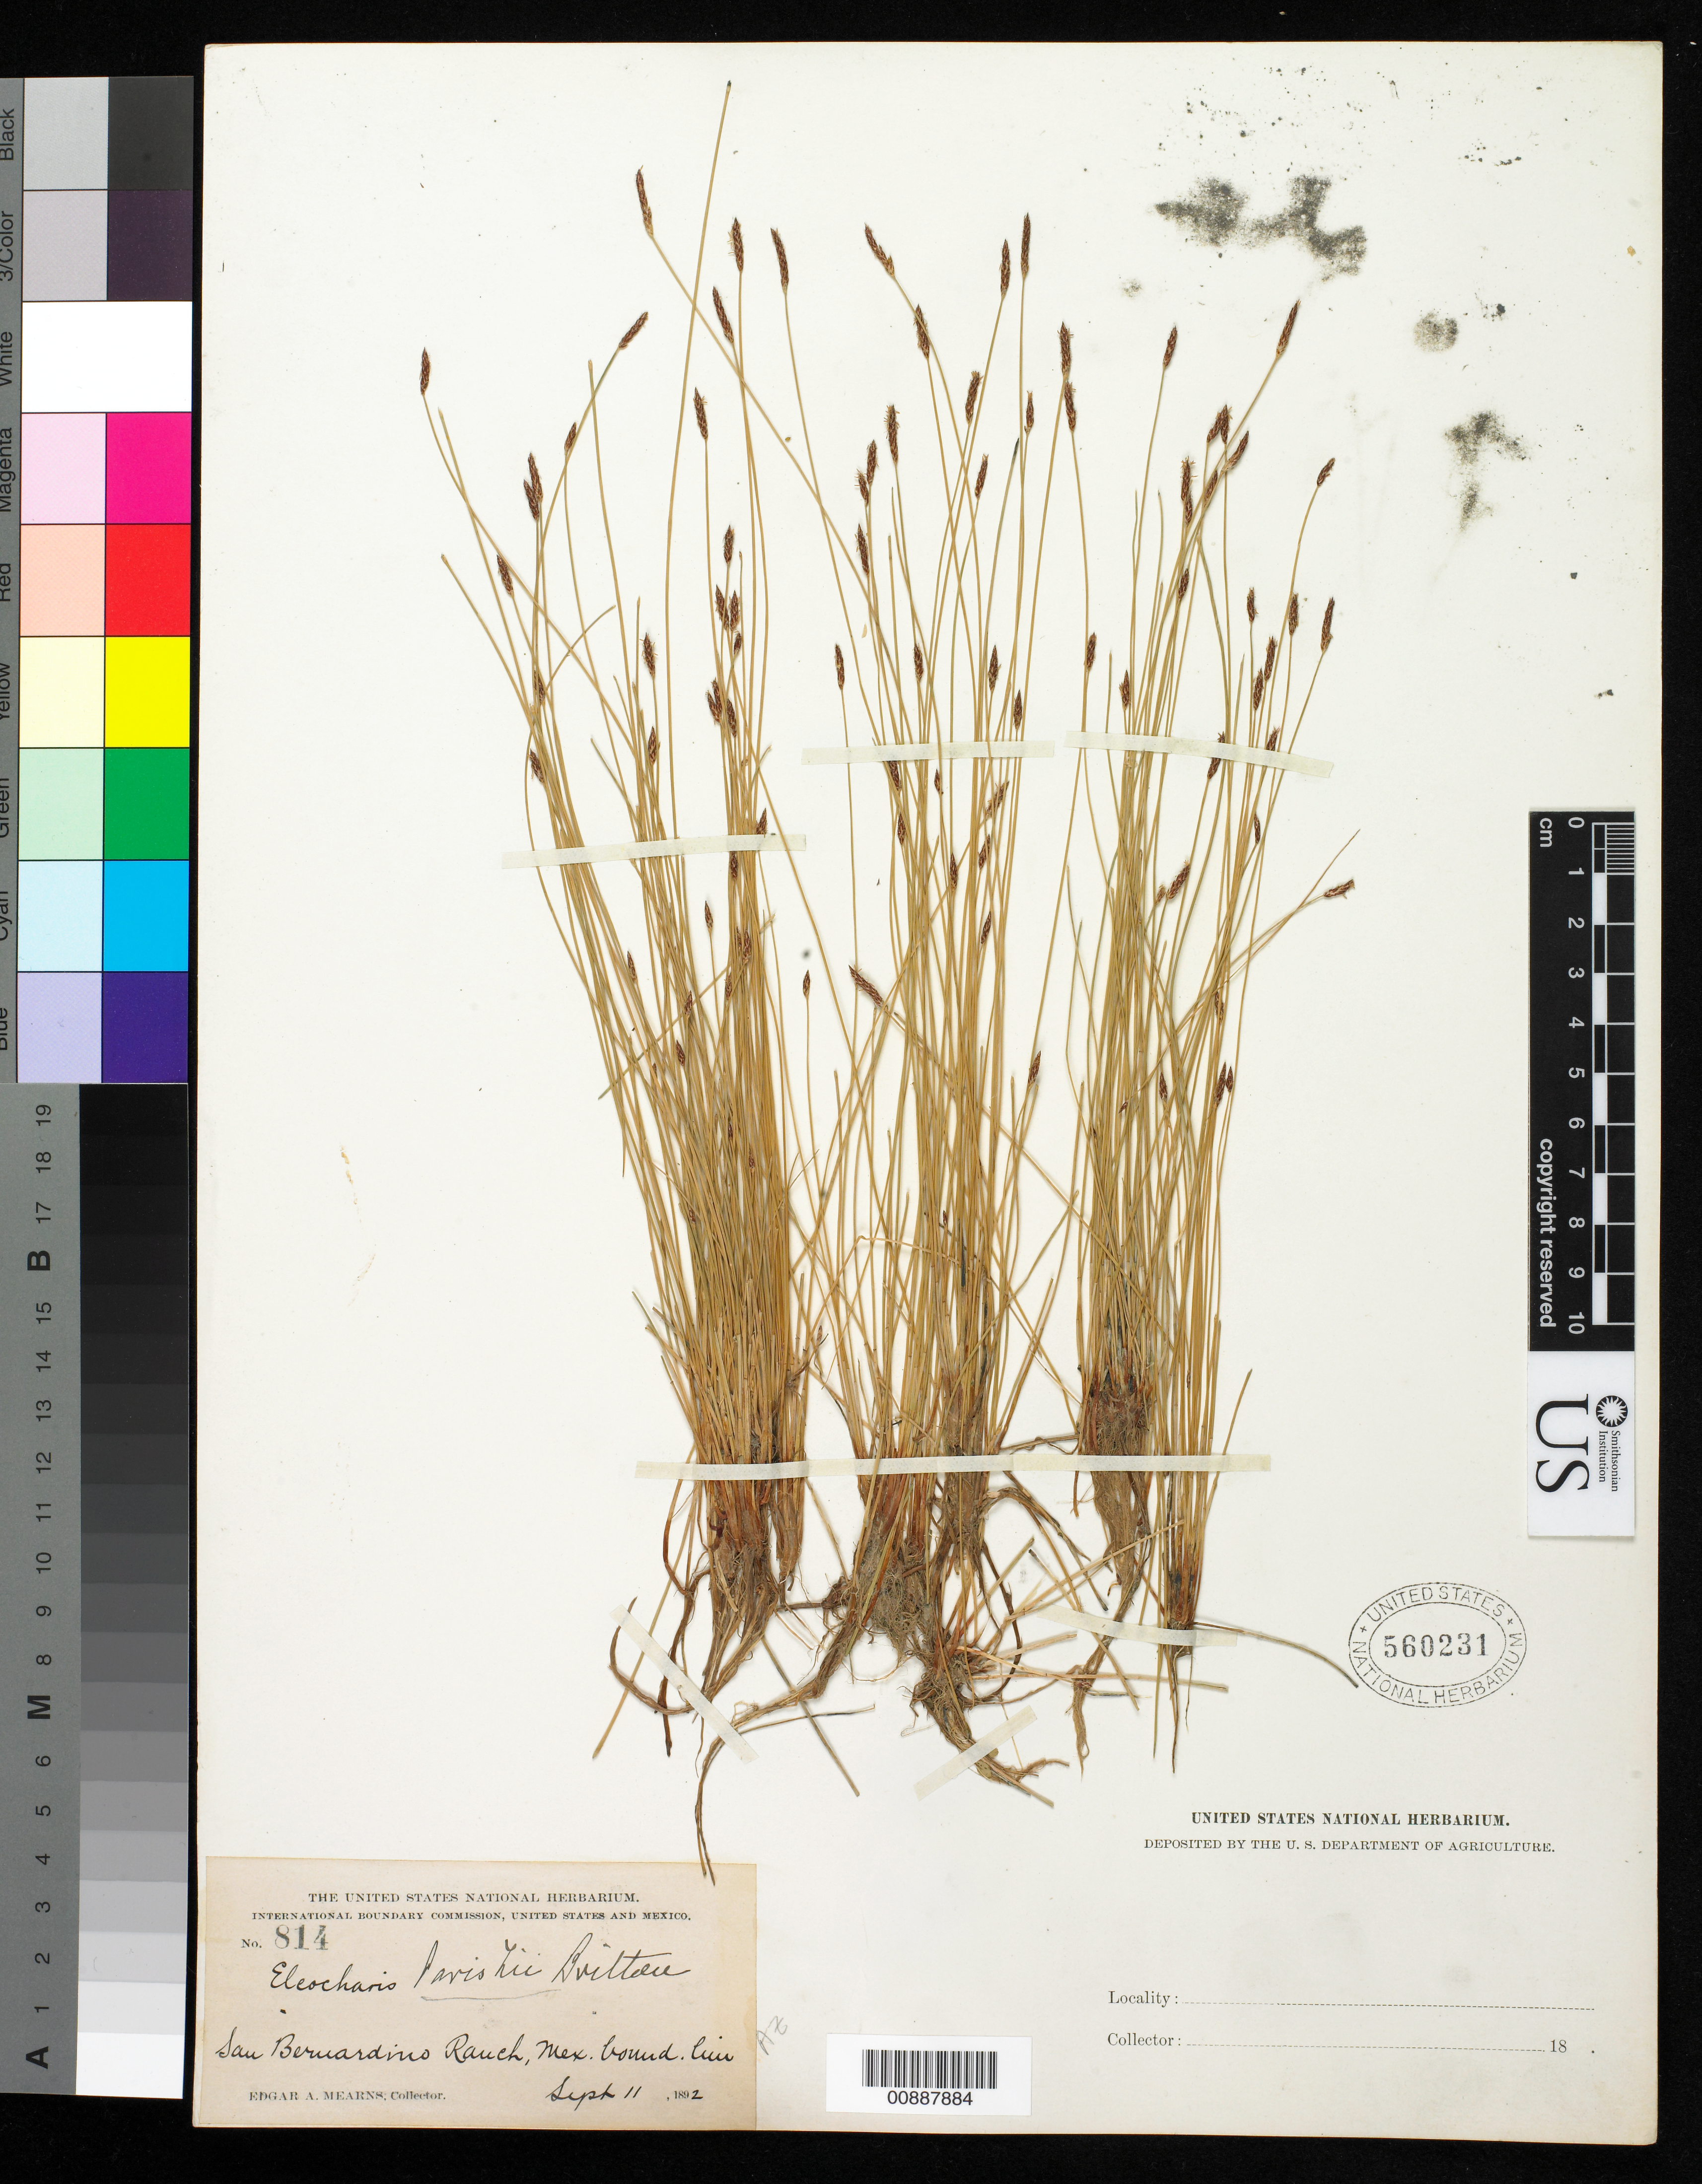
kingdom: Plantae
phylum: Tracheophyta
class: Liliopsida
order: Poales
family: Cyperaceae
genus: Eleocharis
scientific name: Eleocharis parishii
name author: Britton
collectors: E. A. Mearns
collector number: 814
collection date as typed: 11 Sep 1892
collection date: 1892-09-11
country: United States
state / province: Arizona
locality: San Bernardino Ranch, Mexican Boundary Line.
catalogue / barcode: US 560231